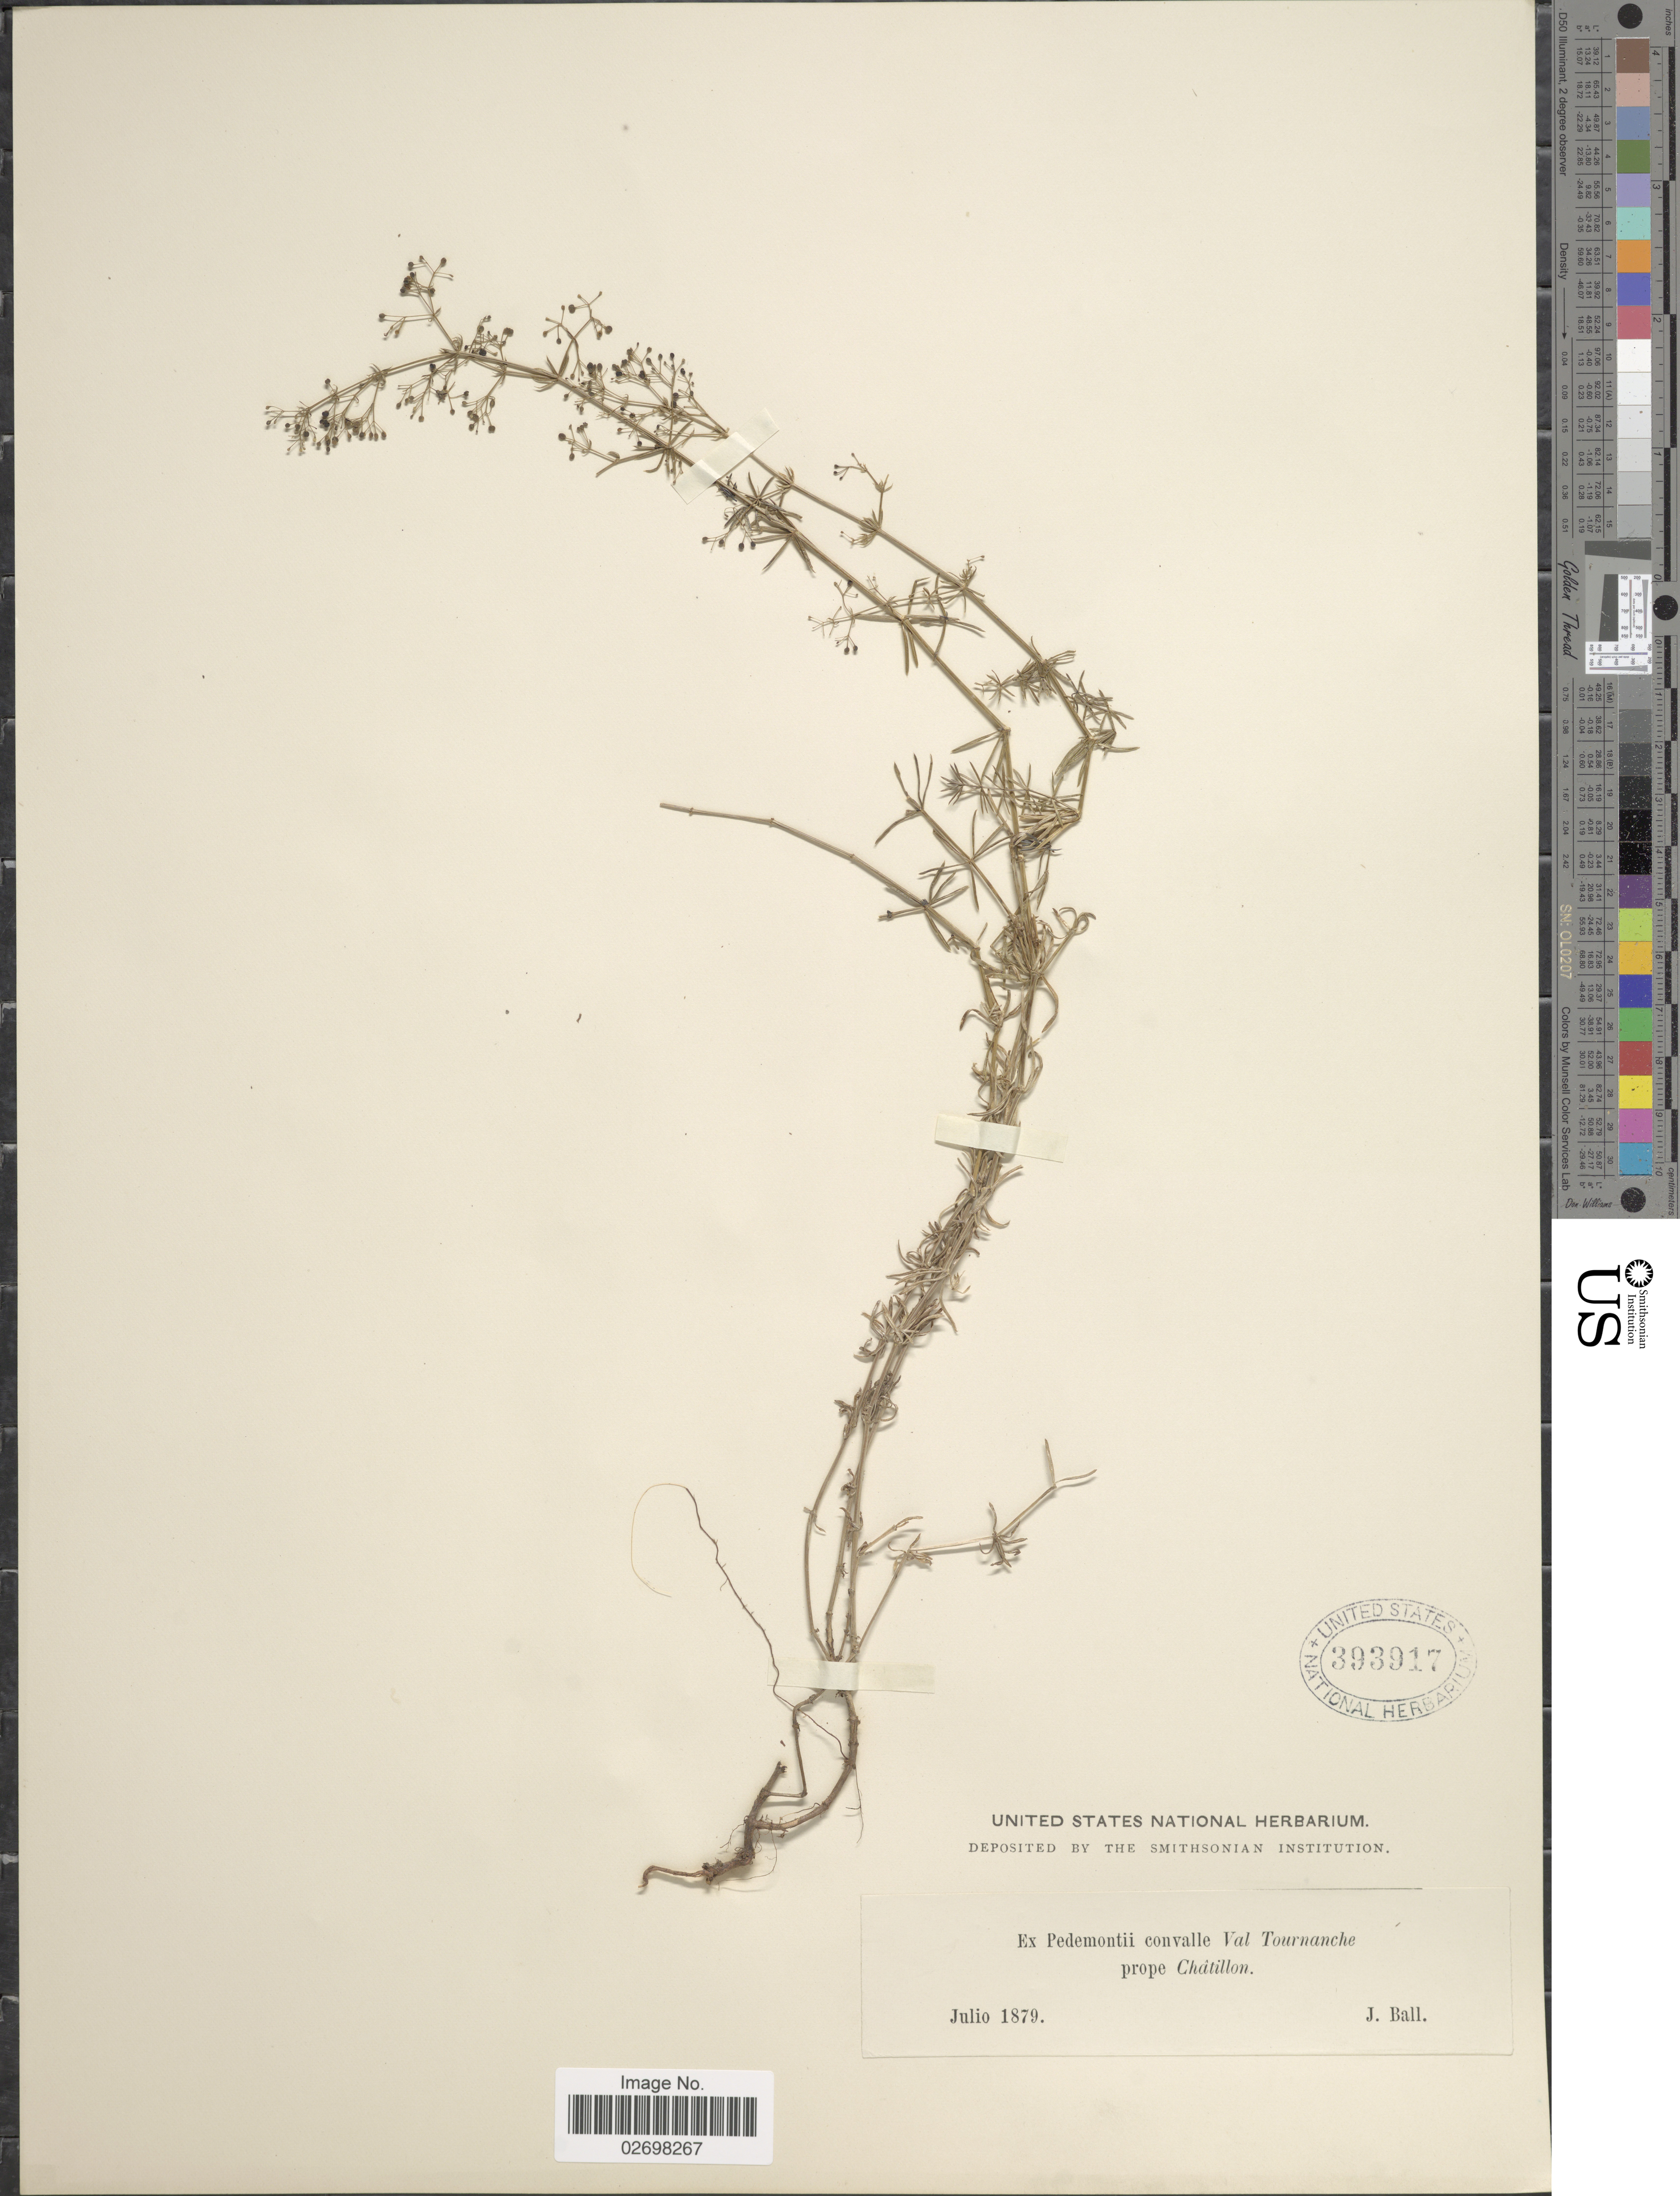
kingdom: Plantae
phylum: Tracheophyta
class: Magnoliopsida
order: Gentianales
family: Rubiaceae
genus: Galium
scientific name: Galium sp.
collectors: J. Ball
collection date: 1879-07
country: France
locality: Pedemontii convalle Val Tournanche prope Châtillon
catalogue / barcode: US 393917